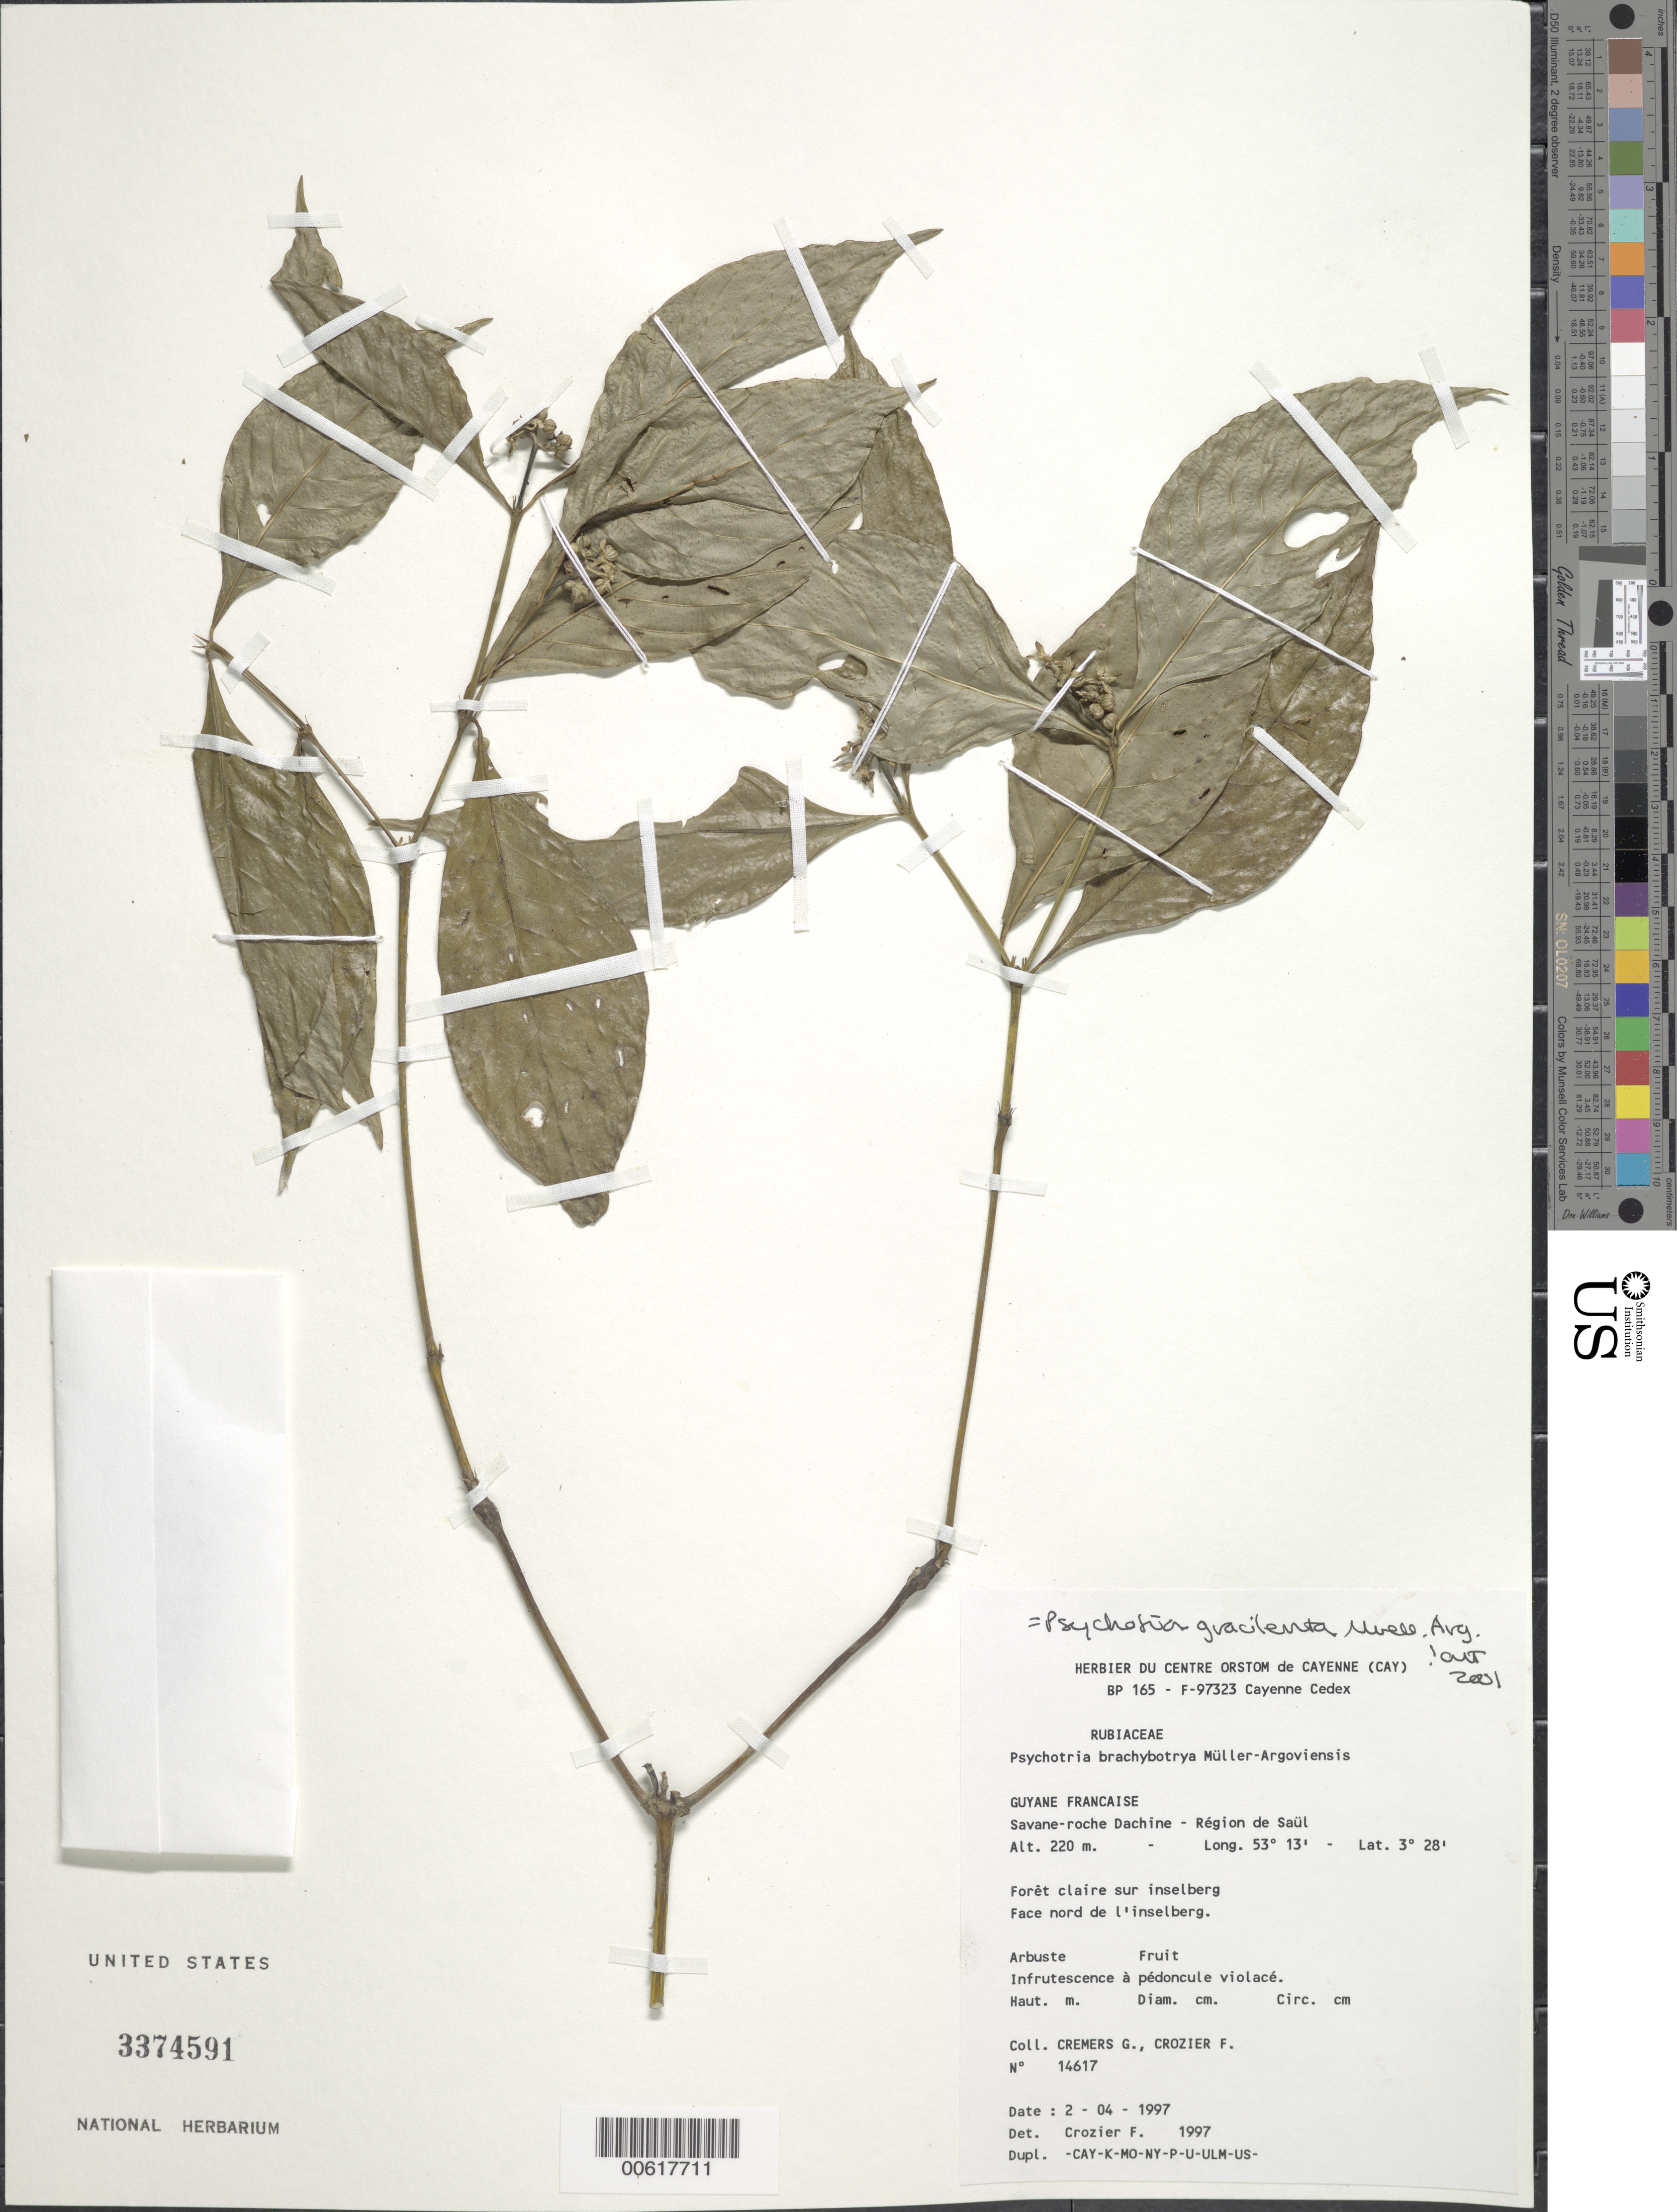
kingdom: Plantae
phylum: Tracheophyta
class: Magnoliopsida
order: Gentianales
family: Rubiaceae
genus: Palicourea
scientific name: Palicourea gracilenta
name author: (Müll. Arg.) Delprete & J.H. Kirkbr.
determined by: Kirkbride, J. H., Jr.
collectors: G. Cremers & F. Crozier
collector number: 14617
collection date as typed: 2-Apr-97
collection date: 1997-04-02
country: French Guiana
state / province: Saint-Laurent-du-Maroni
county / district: Saül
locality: Saül, savane-roche Dachine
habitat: Forêt claire sur inselberg. Face nord de l 'inselberg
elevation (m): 220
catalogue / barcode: US 3374591